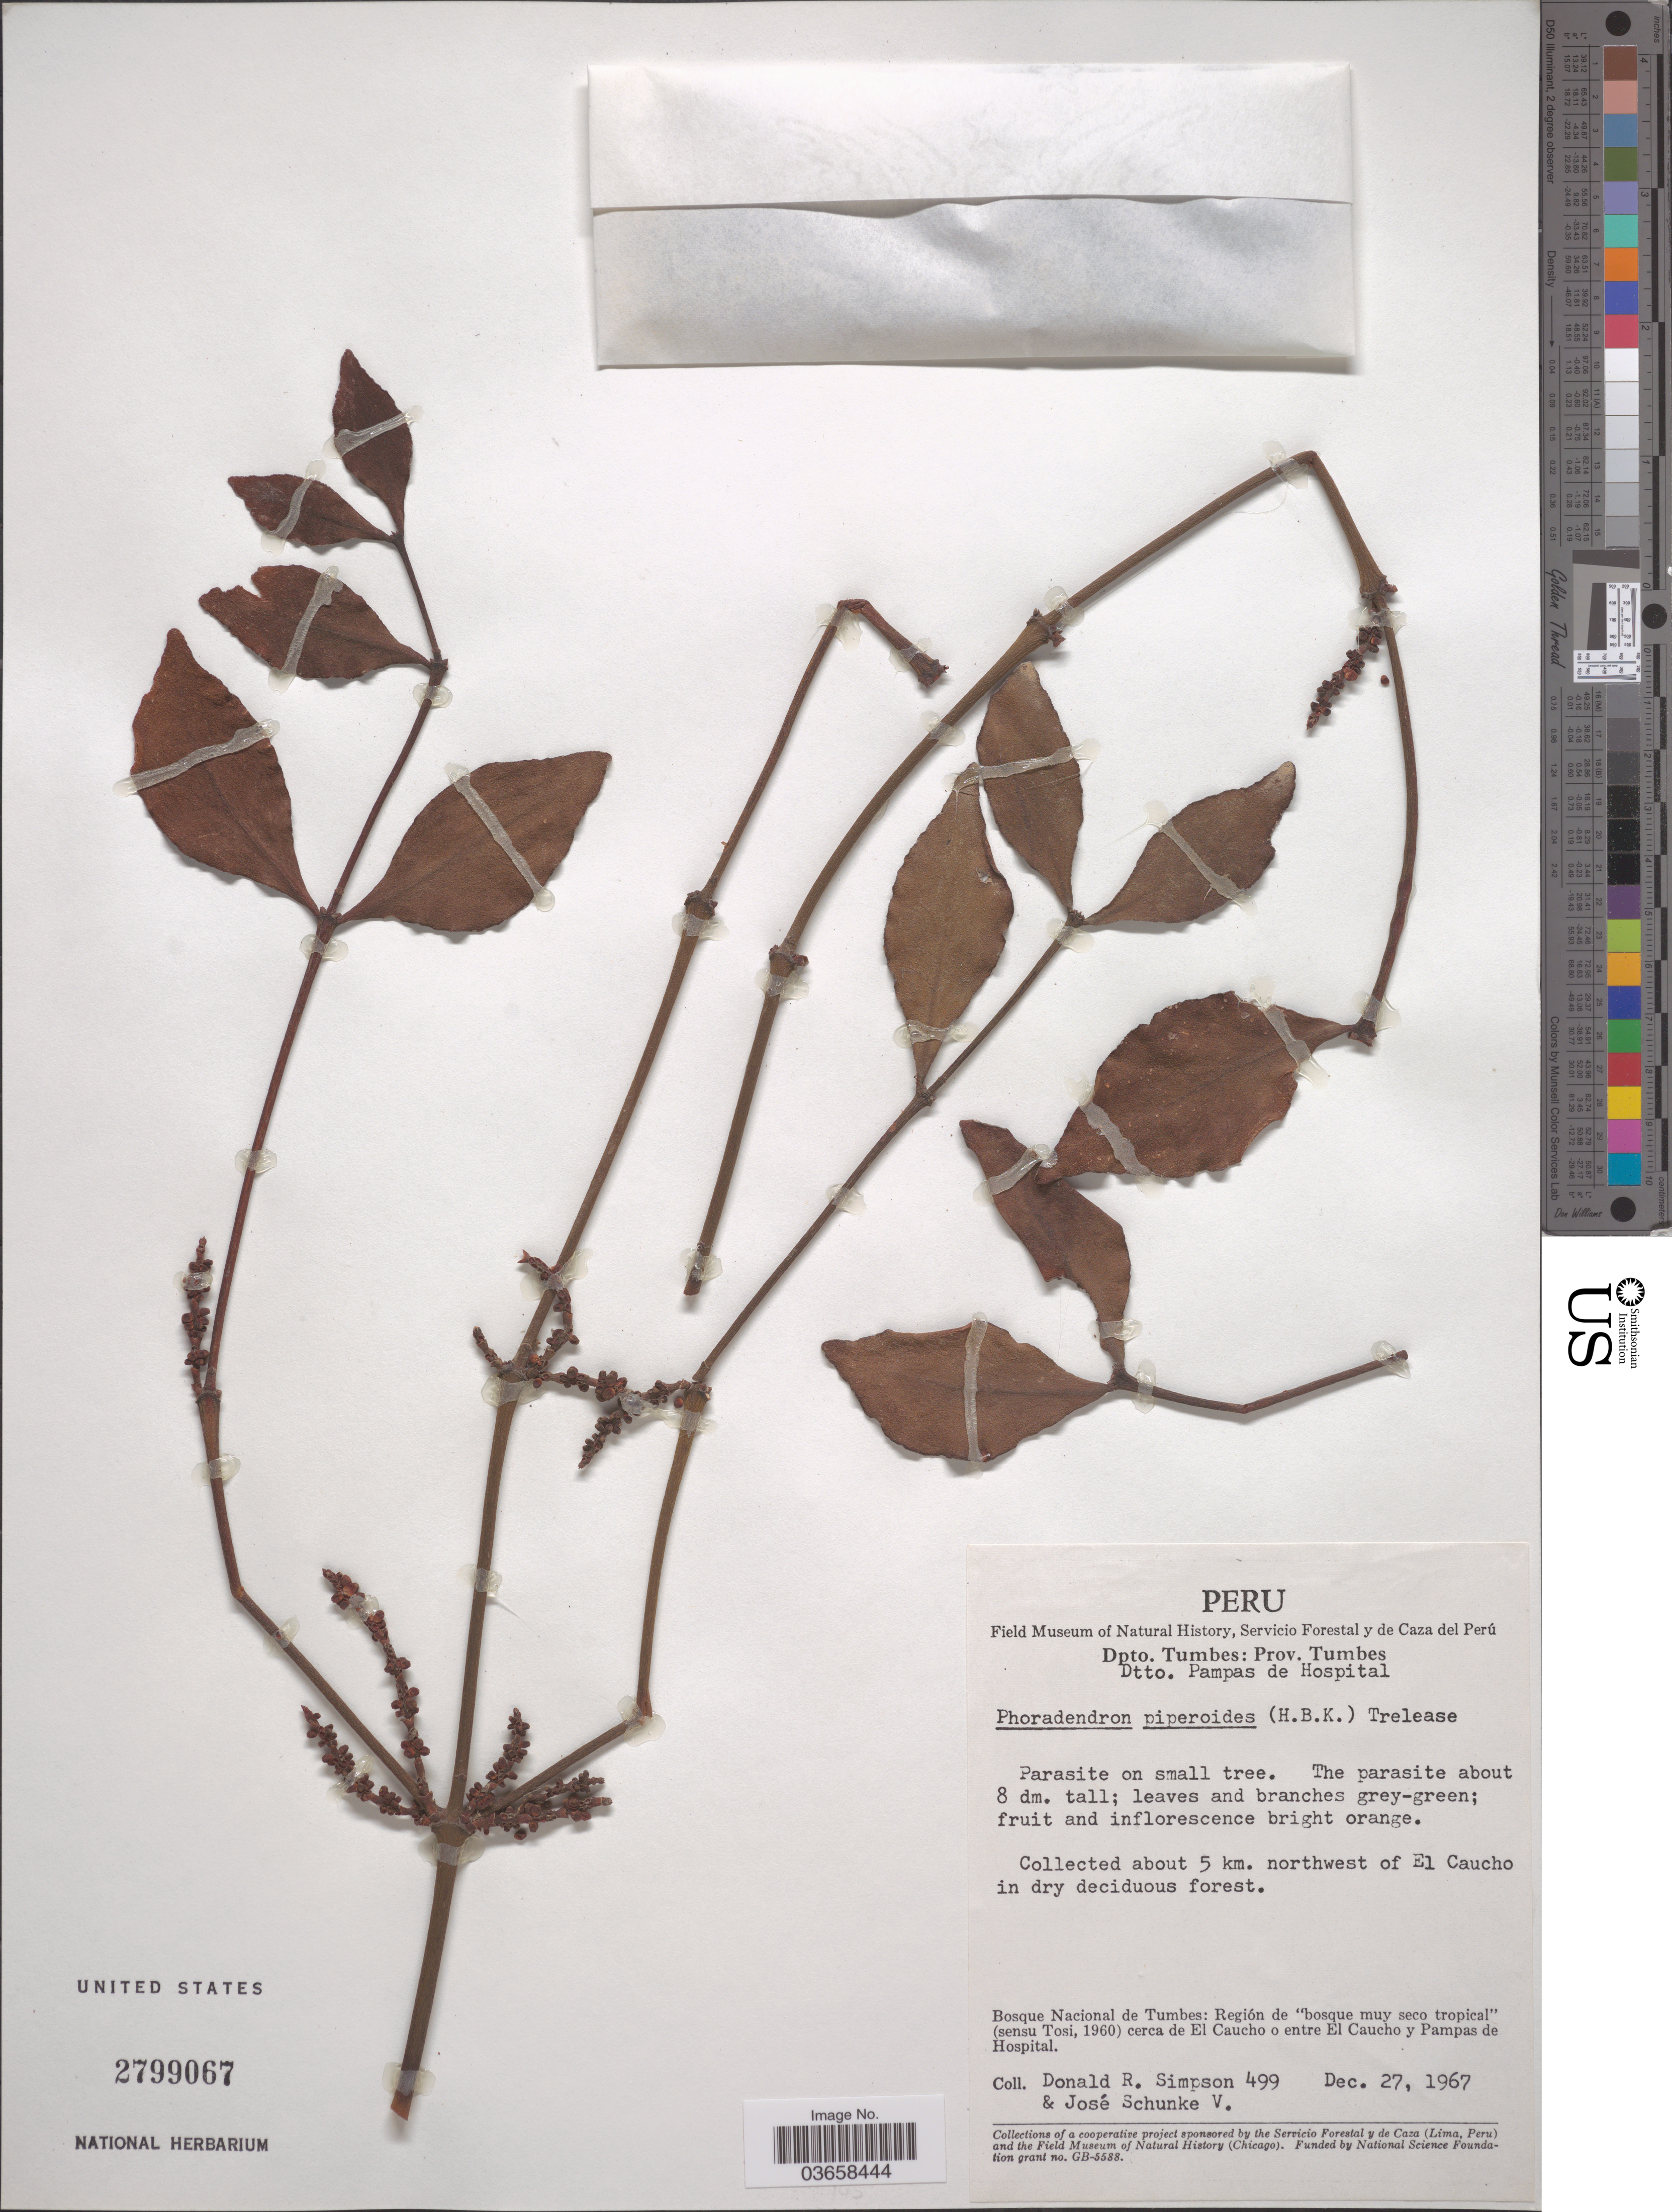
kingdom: Plantae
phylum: Tracheophyta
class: Magnoliopsida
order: Santalales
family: Viscaceae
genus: Phoradendron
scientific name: Phoradendron piperoides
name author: (Kunth) Trel.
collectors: D. R. Simpson & J. Schunke Vigo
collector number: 499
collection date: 1967-12-27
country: Peru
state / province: Tumbes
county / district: Tumbes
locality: Dpto. Tumbes: Prov. Tumbes, Dtto. Pampas de Hospital. About 5 km. northwest of El Caucho in dry deciduous forest. Bosque Nacional de Tumbes: Región de "bosque muy seco tropical" (sensu Tosi, 1960) cerca de El Caucho o entre El Caucho y Pampas de Hospital.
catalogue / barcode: US 2799067